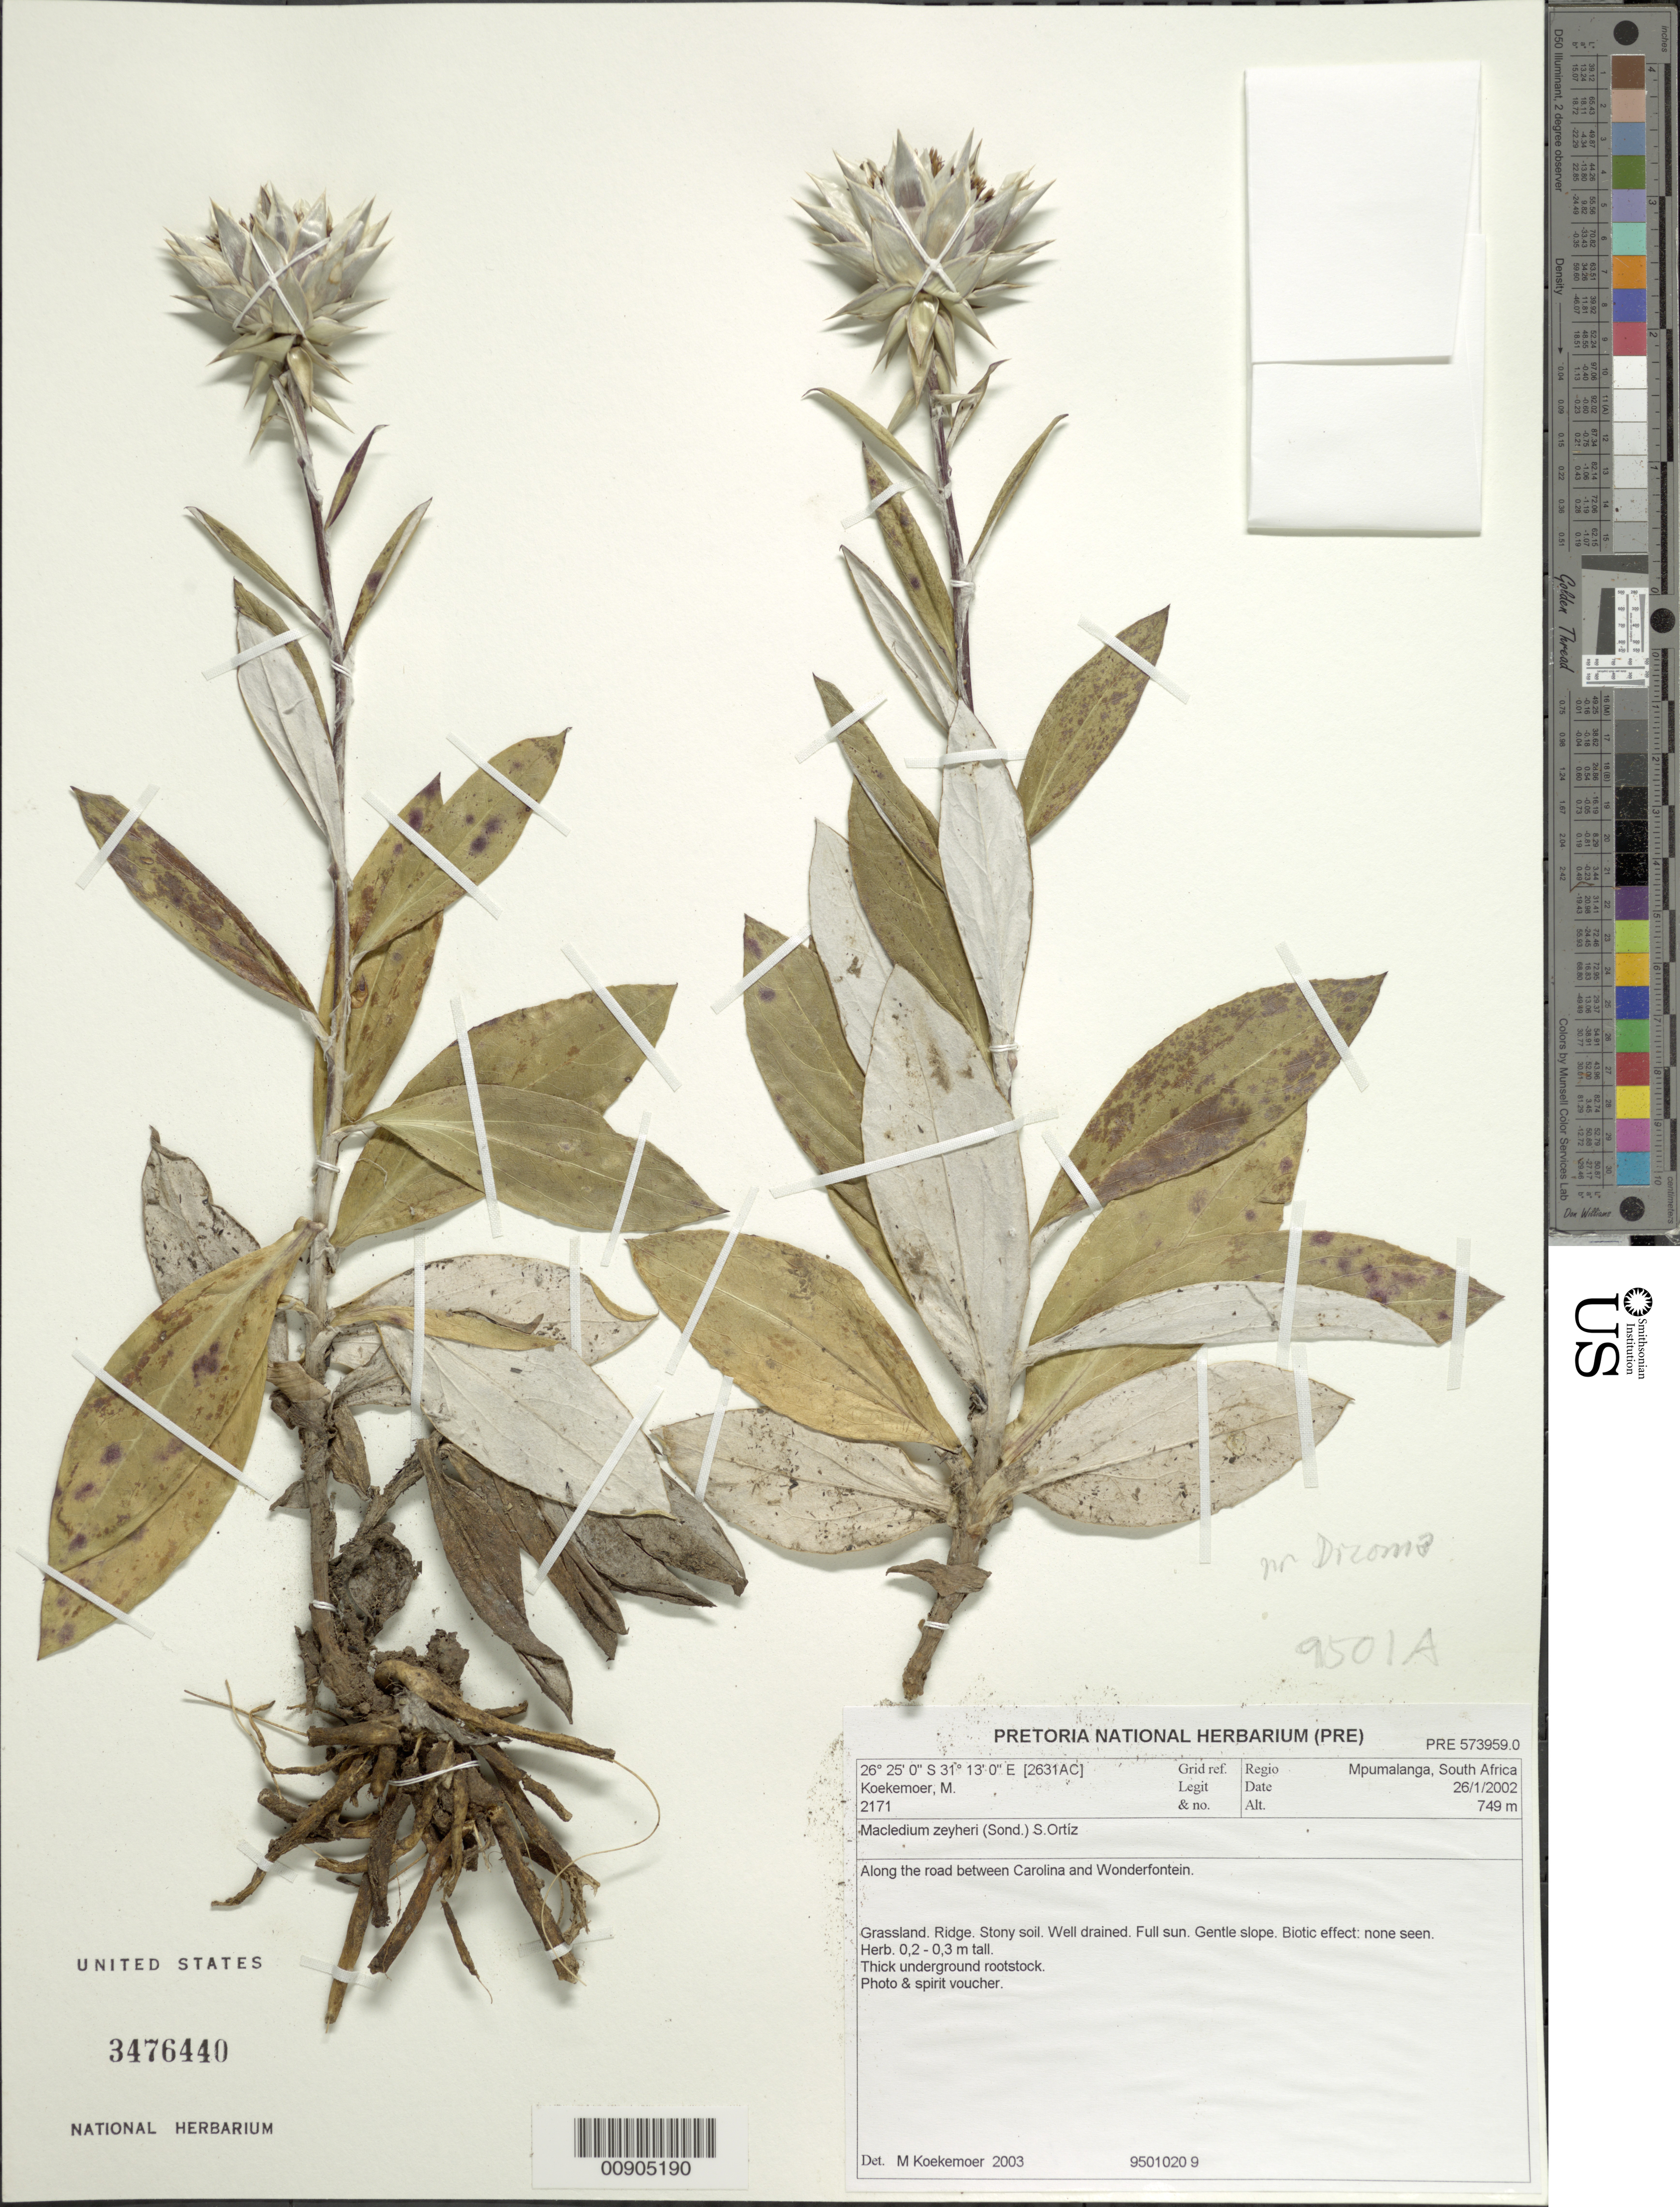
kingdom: Plantae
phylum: Tracheophyta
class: Magnoliopsida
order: Asterales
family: Asteraceae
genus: Macledium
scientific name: Macledium zeyheri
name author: (Sond.) S. Ortiz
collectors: M. Koekemoer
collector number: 2171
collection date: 2002-01-26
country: South Africa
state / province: Mpumalanga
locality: Along the road between Carolina and Wonderfontein.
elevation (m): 749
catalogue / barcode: US 3476440